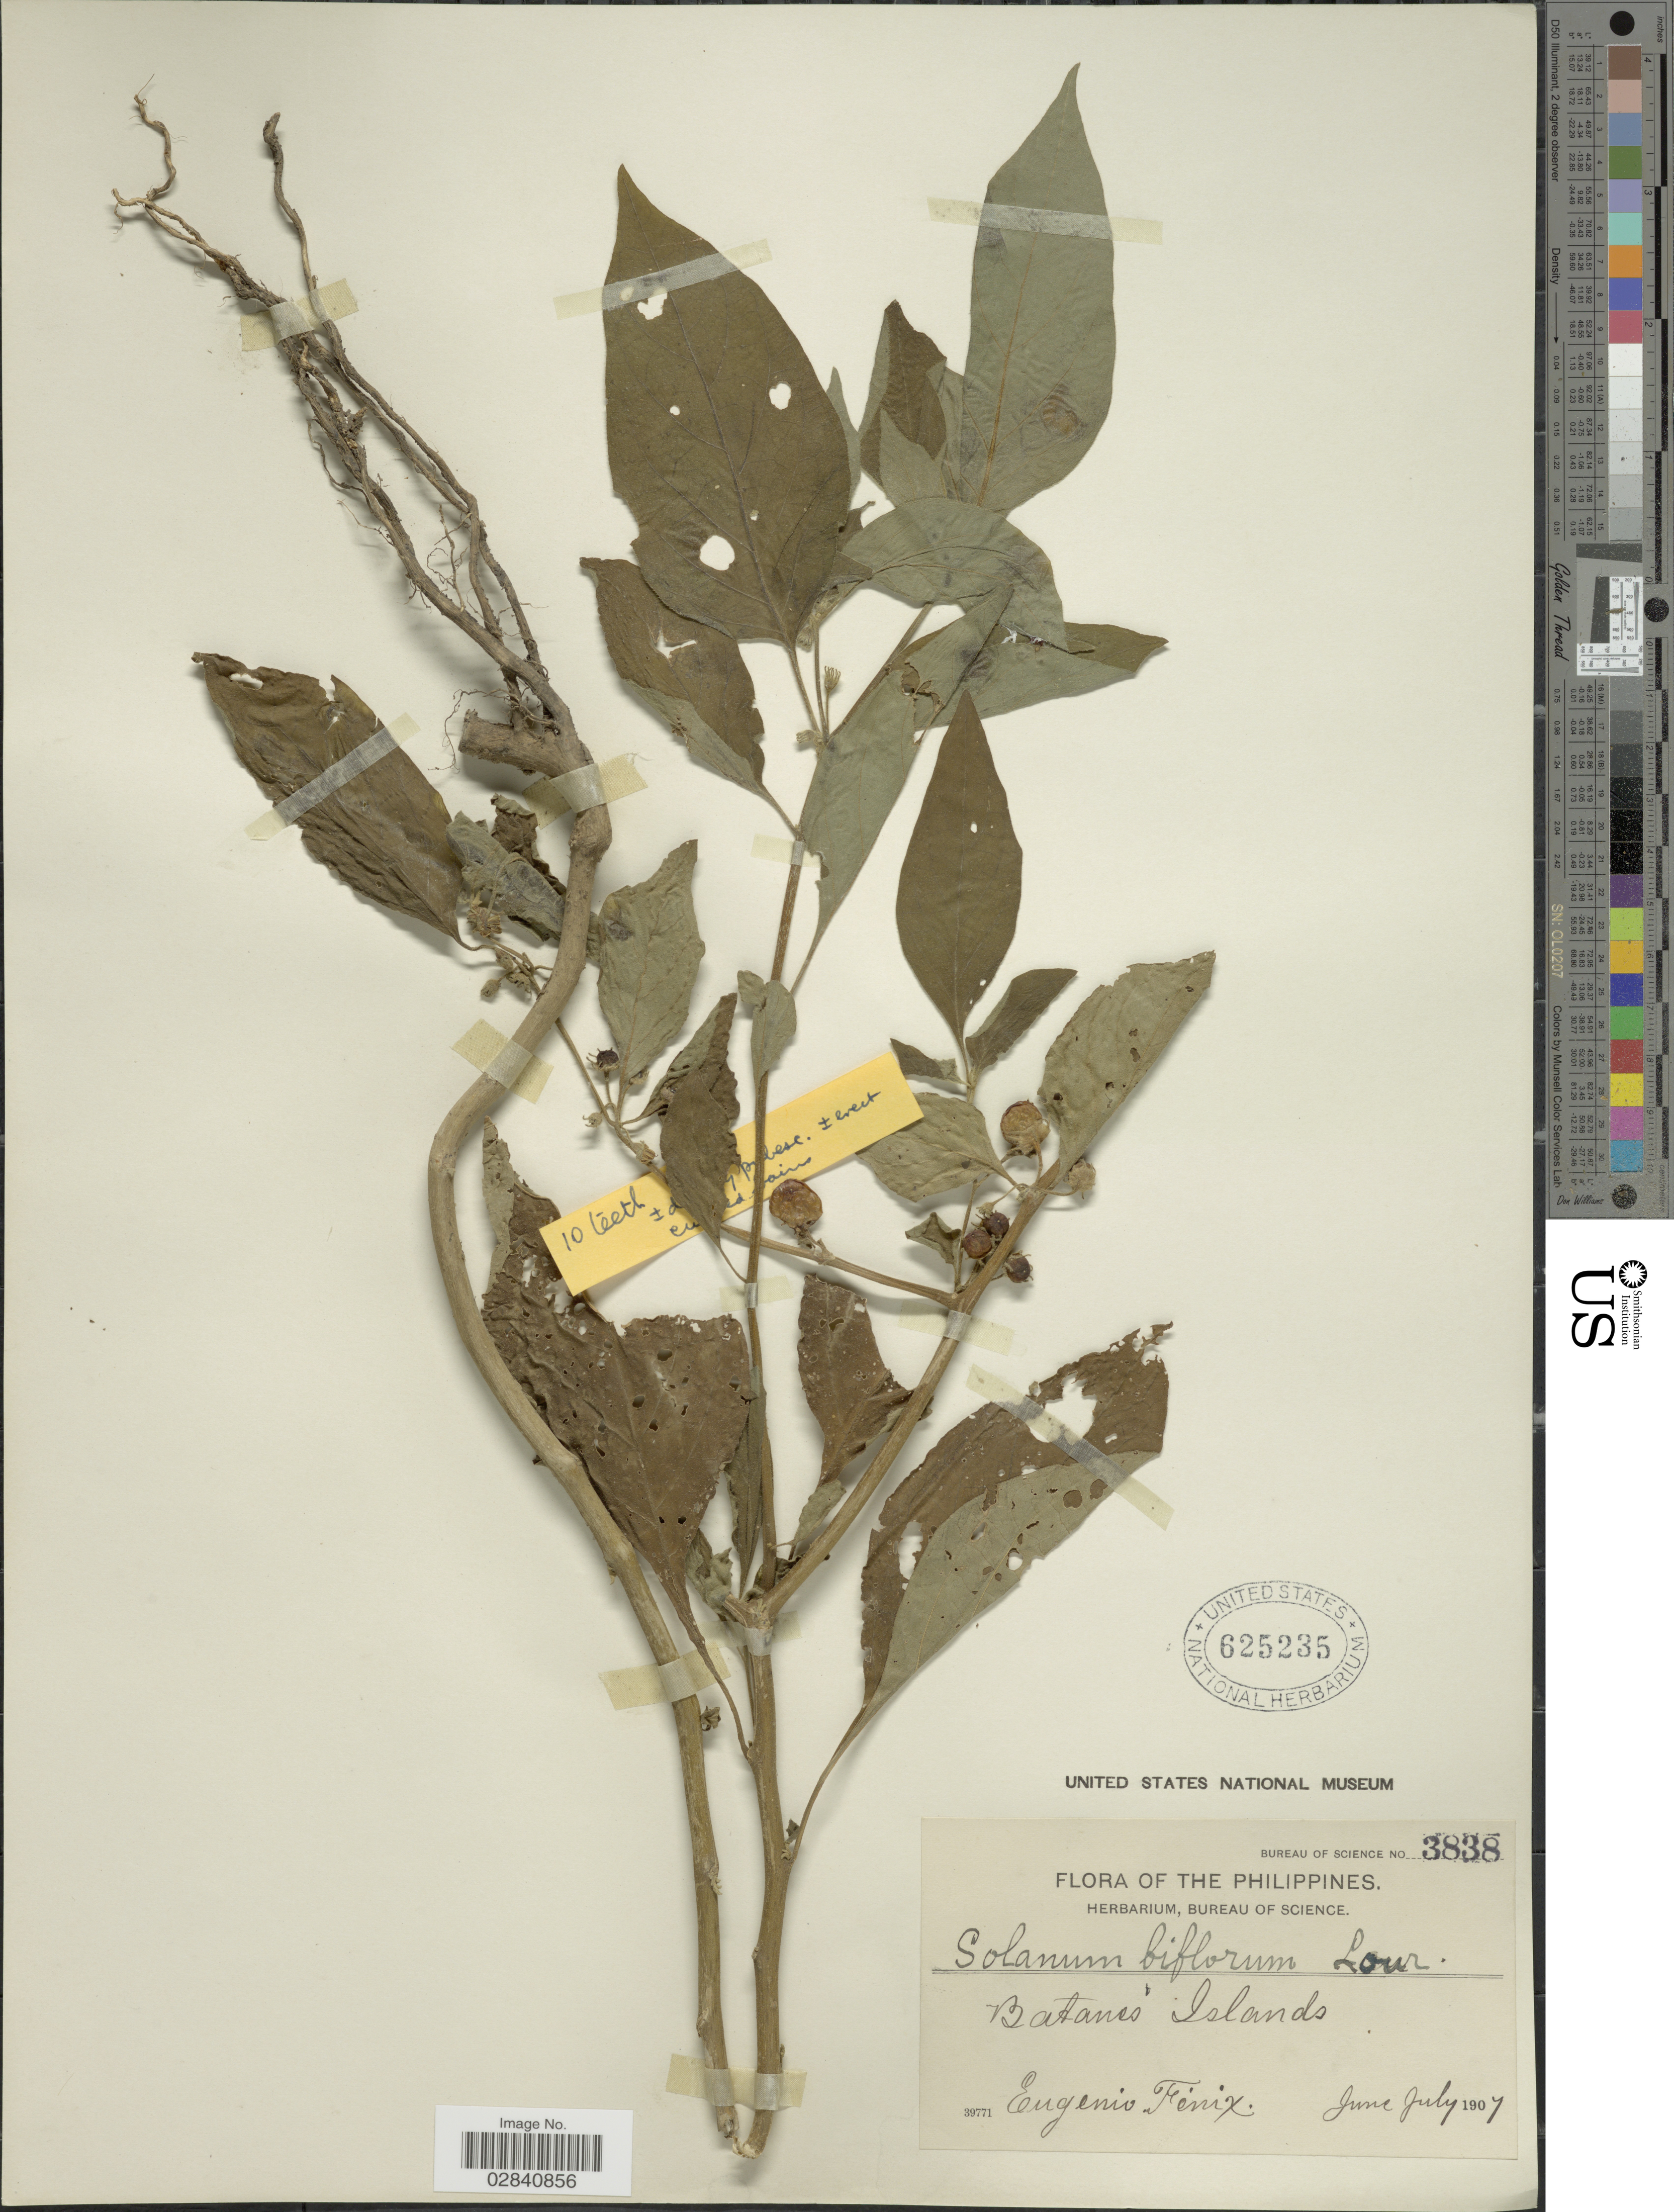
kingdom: Plantae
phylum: Tracheophyta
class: Magnoliopsida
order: Solanales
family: Solanaceae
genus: Lycianthes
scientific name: Lycianthes biflora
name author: (Lour.) Bitter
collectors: E. Fénix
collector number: Bureau of Science 3838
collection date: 1907-06/1907-07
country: Philippines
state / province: Cagayan Valley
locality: Batanes Islands.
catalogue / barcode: US 625235